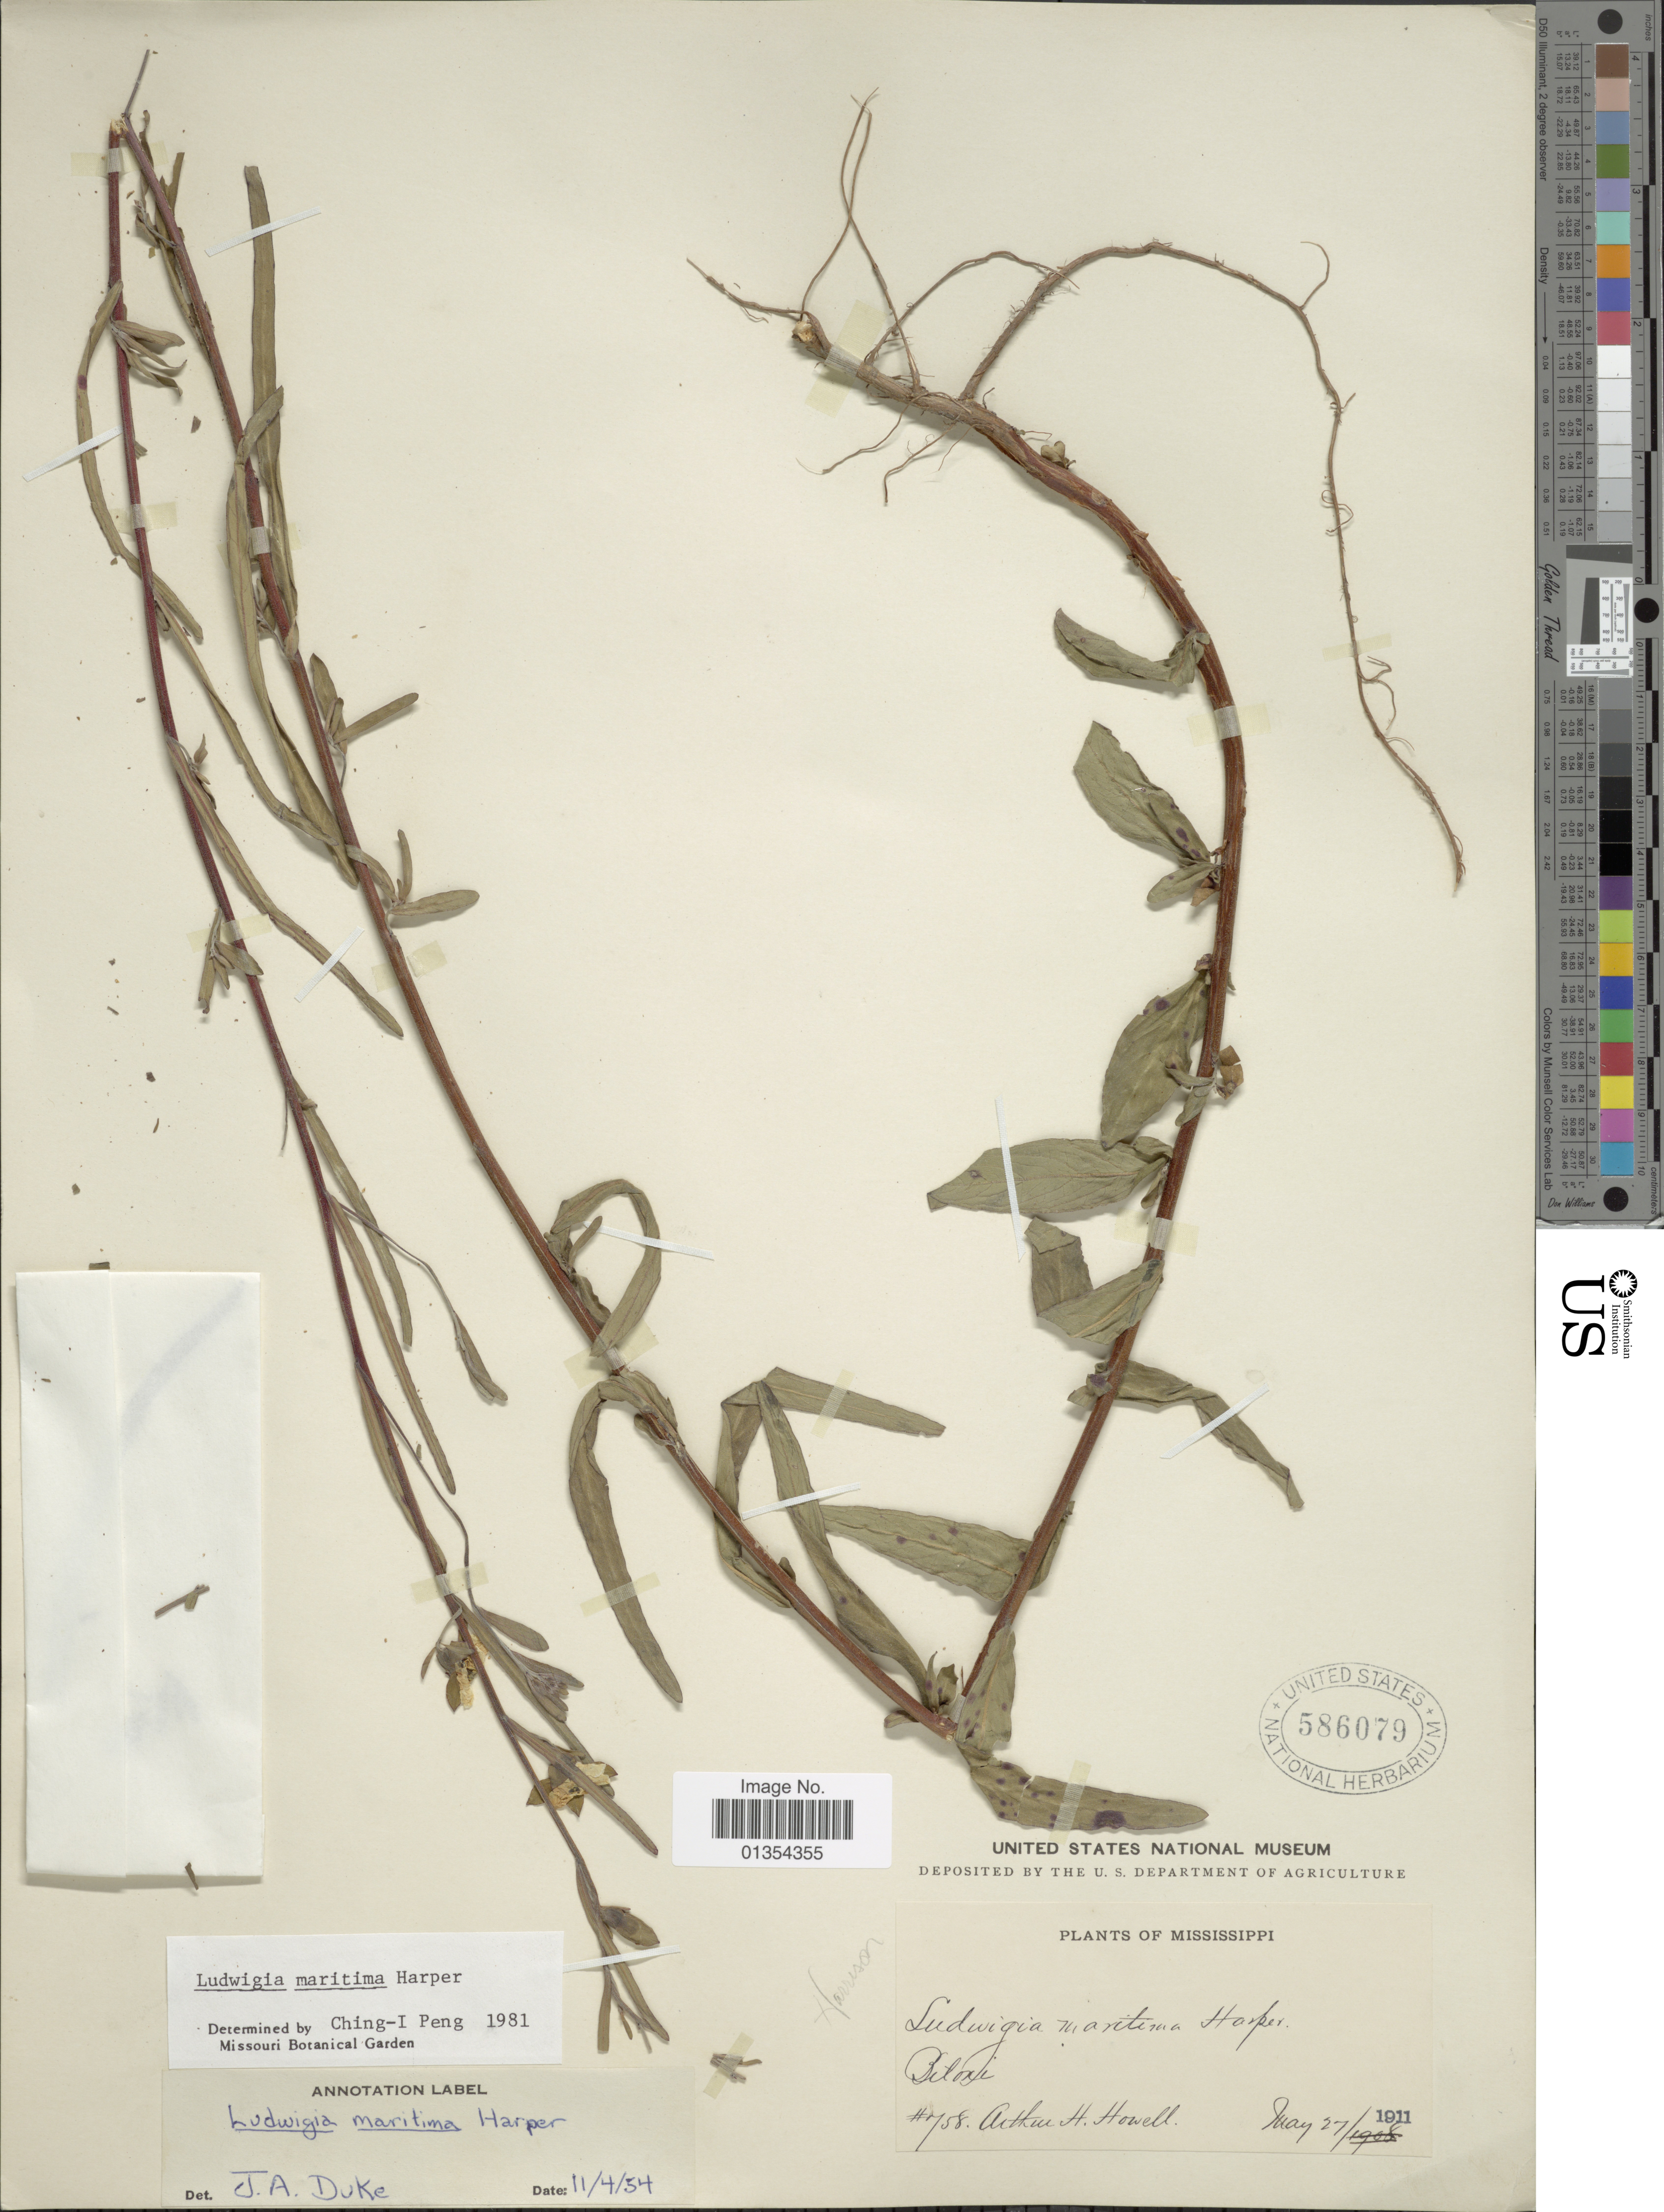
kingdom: Plantae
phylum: Tracheophyta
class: Magnoliopsida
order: Myrtales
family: Onagraceae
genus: Ludwigia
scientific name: Ludwigia maritima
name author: R.M. Harper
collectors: A. Howell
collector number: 758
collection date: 1911-05-27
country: United States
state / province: Mississippi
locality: Biloxi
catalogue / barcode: US 286079